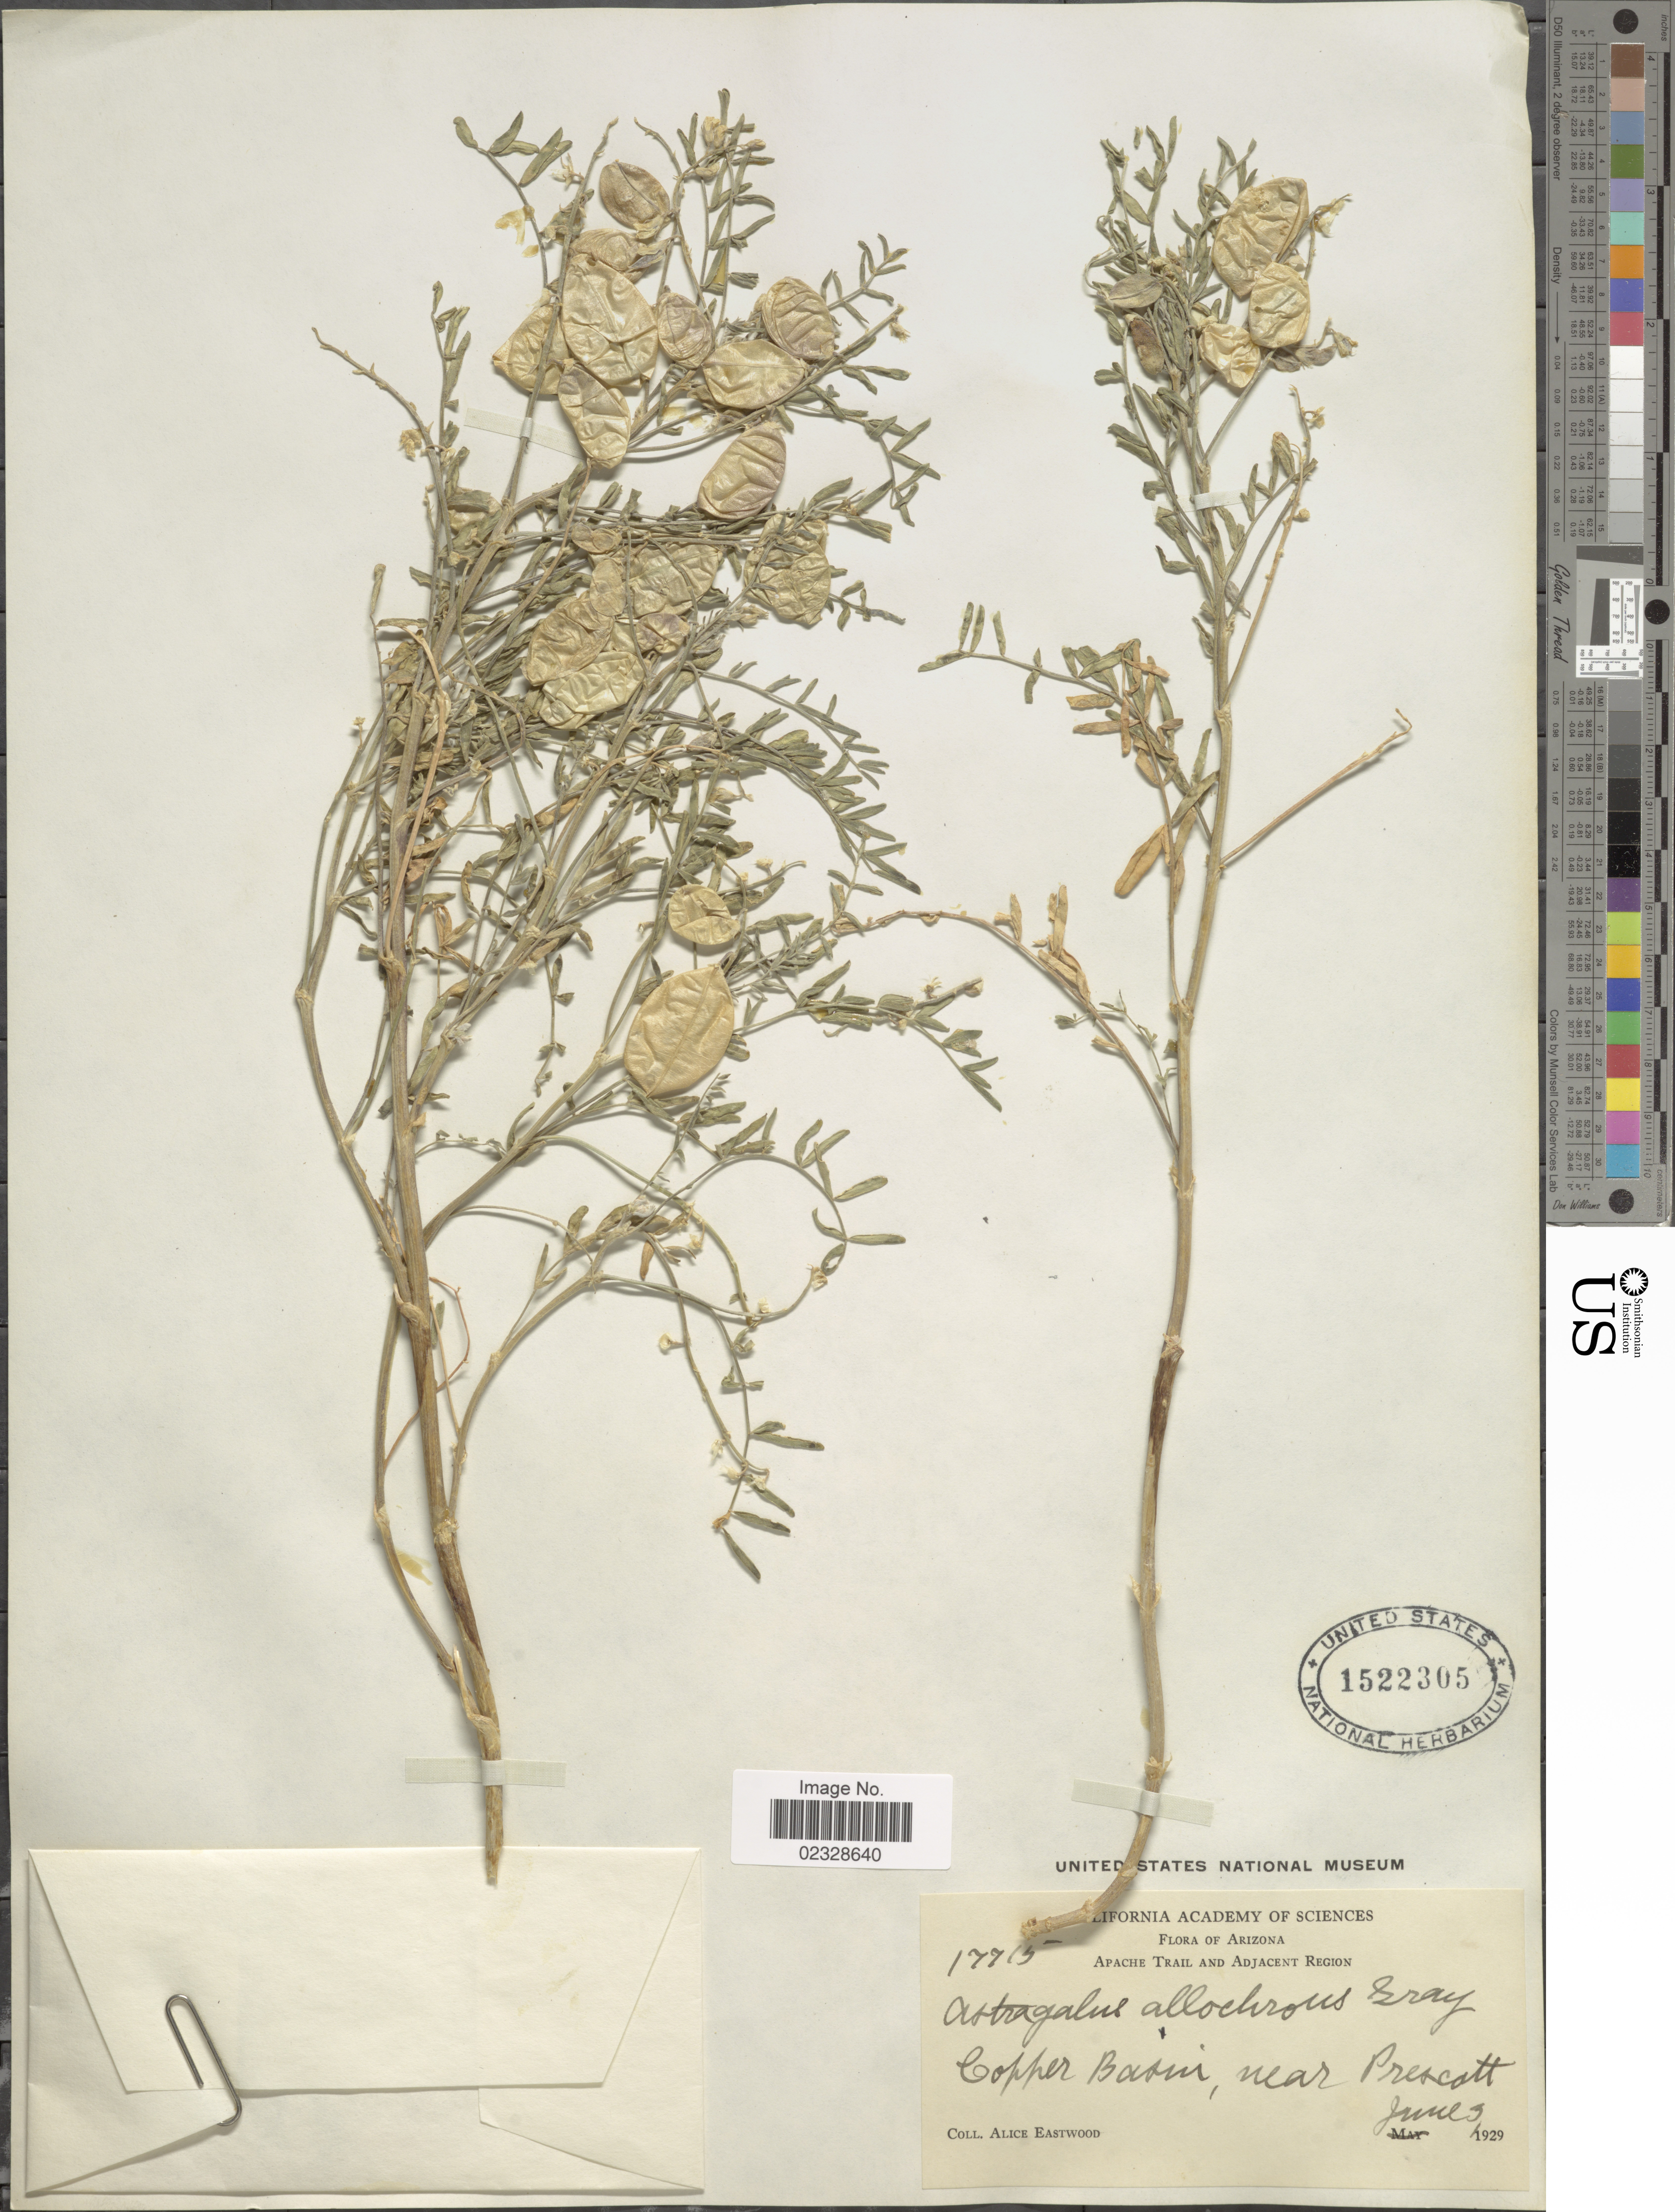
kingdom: Plantae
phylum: Tracheophyta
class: Magnoliopsida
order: Fabales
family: Fabaceae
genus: Astragalus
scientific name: Astragalus allochrous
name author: A. Gray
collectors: A. Eastwood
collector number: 17715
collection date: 1929-06-03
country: United States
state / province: Arizona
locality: Apache Trail and Adjacent Region. Copper Basin, near Prescott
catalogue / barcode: US 1522305